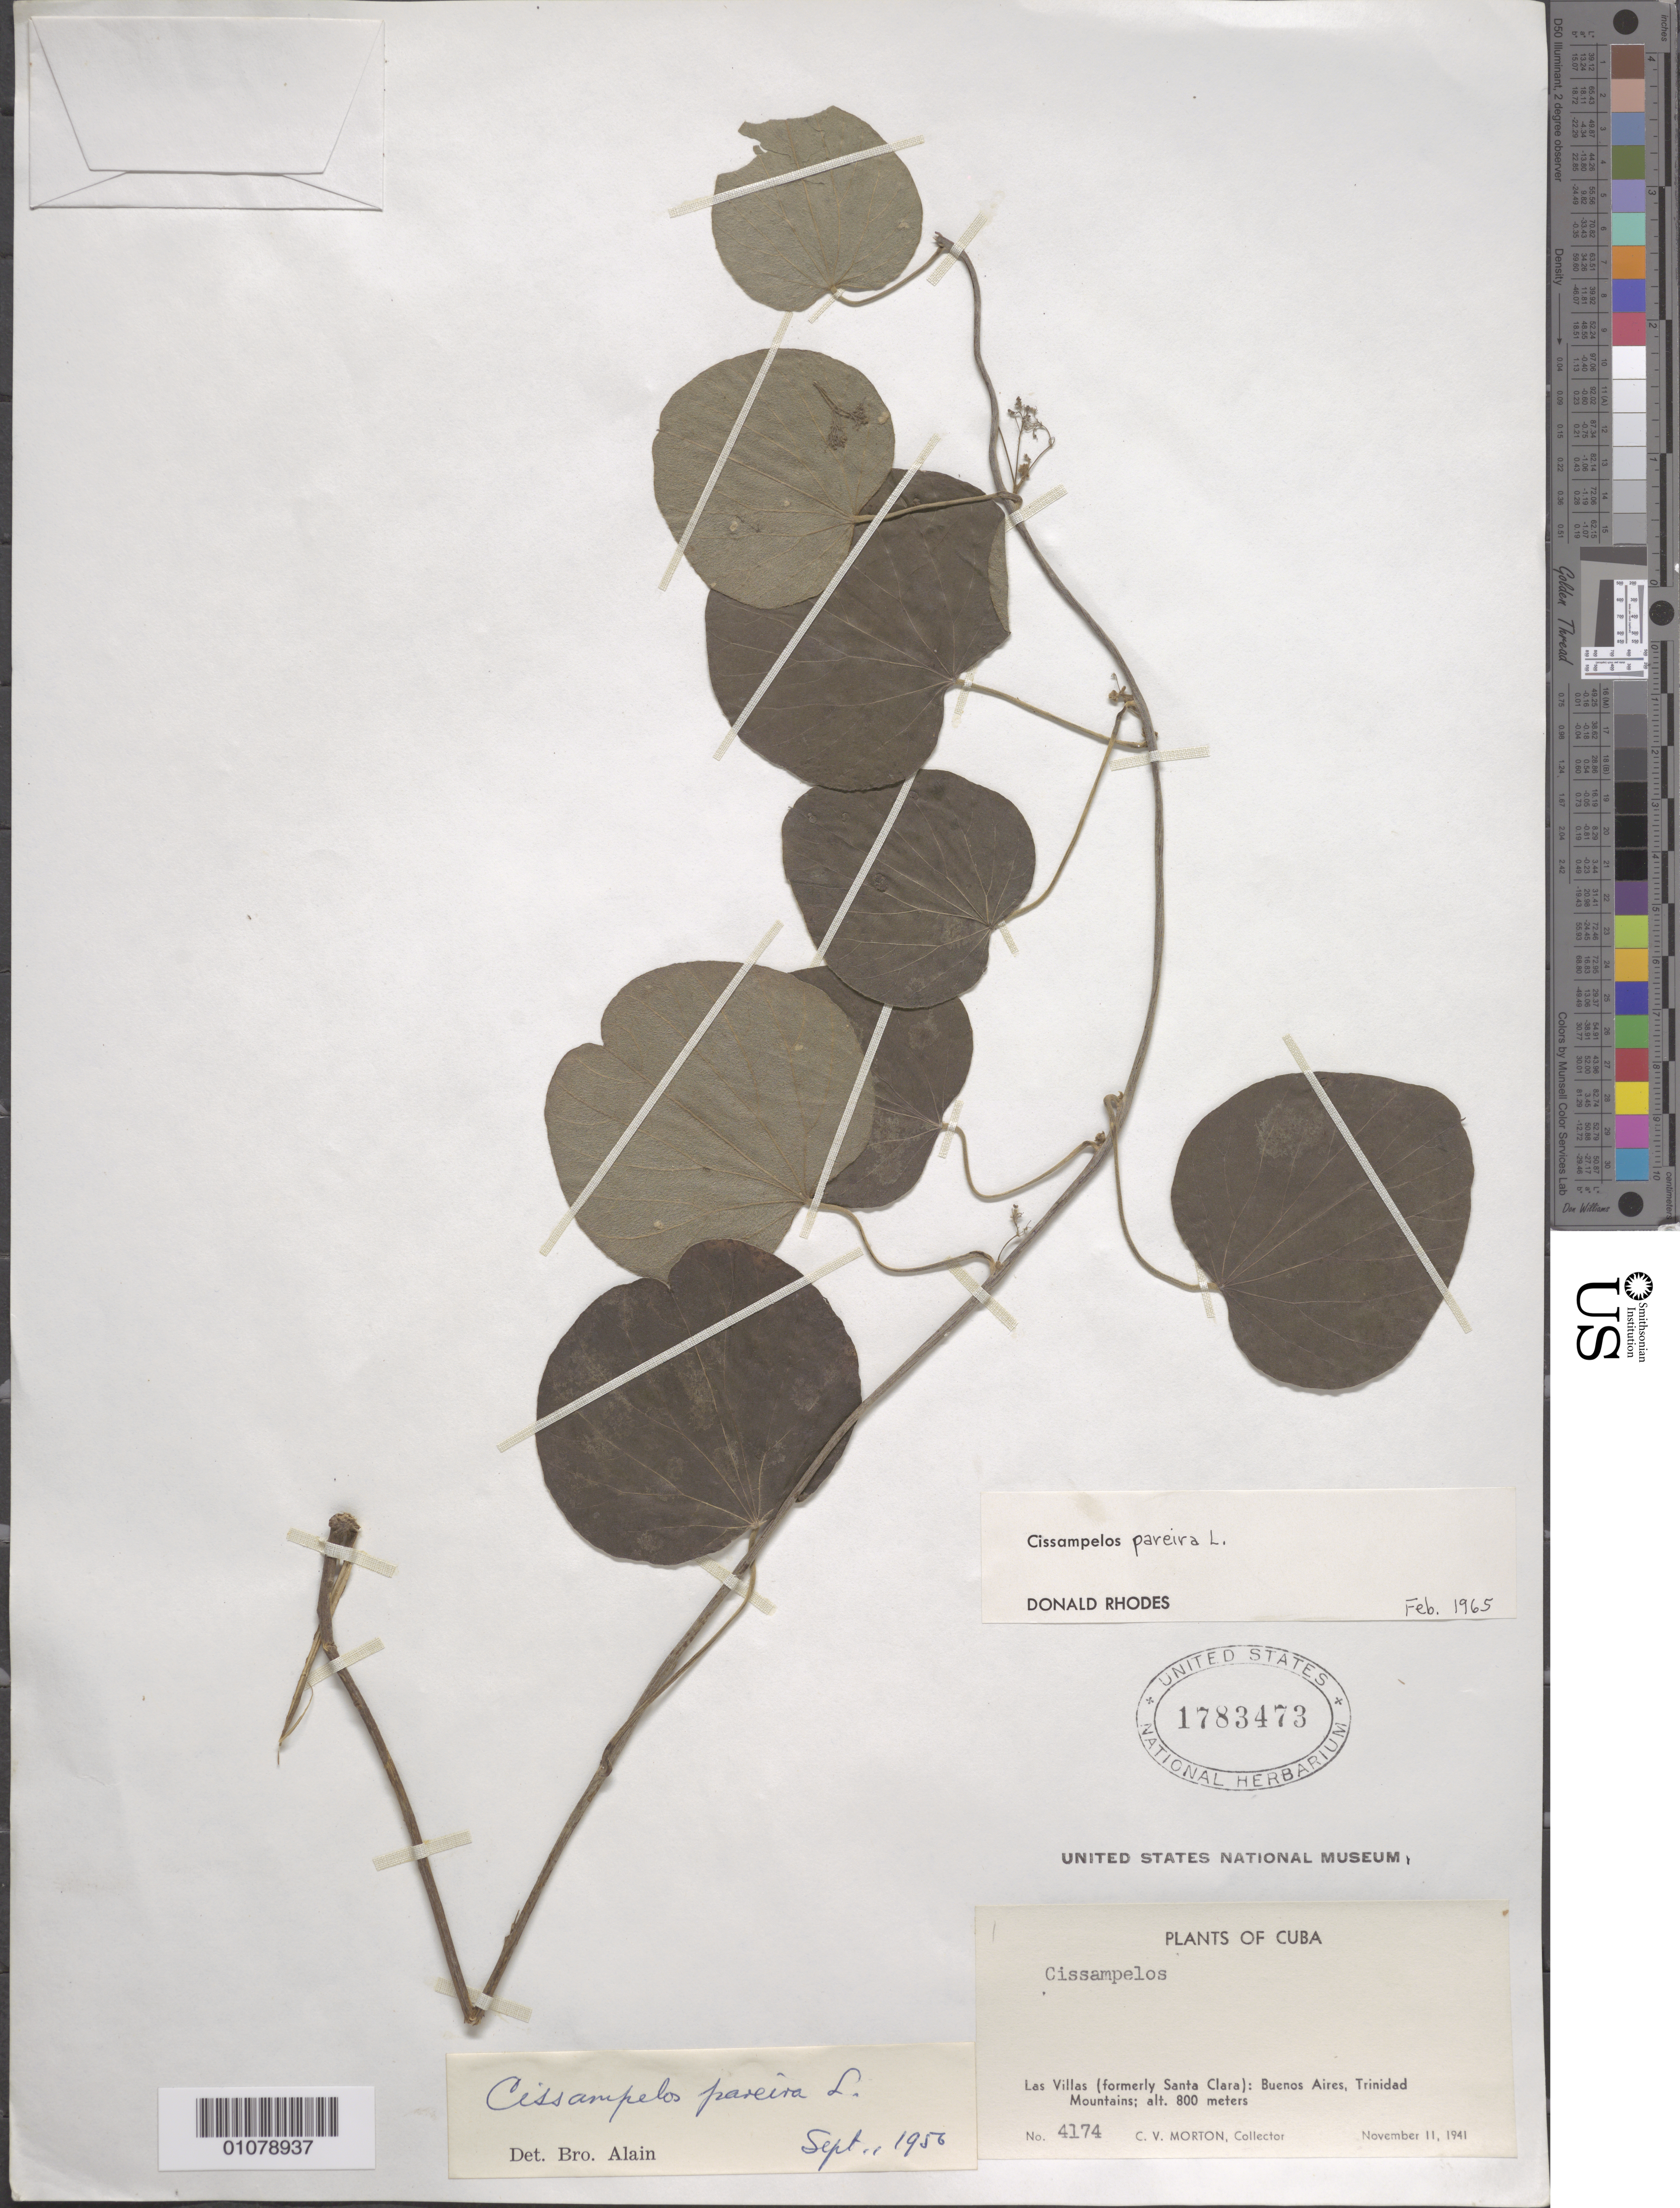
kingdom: Plantae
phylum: Tracheophyta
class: Magnoliopsida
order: Ranunculales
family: Menispermaceae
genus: Cissampelos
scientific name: Cissampelos pareira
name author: L.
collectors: C. V. Morton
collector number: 4174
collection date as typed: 11 Nov 1941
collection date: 1941-11-11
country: Cuba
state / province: Las Villas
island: Cuba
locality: Las Villas, formerly Santa Clara: Buenos Aires, Trinidad MOuntains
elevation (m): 800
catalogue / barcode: US 1783473